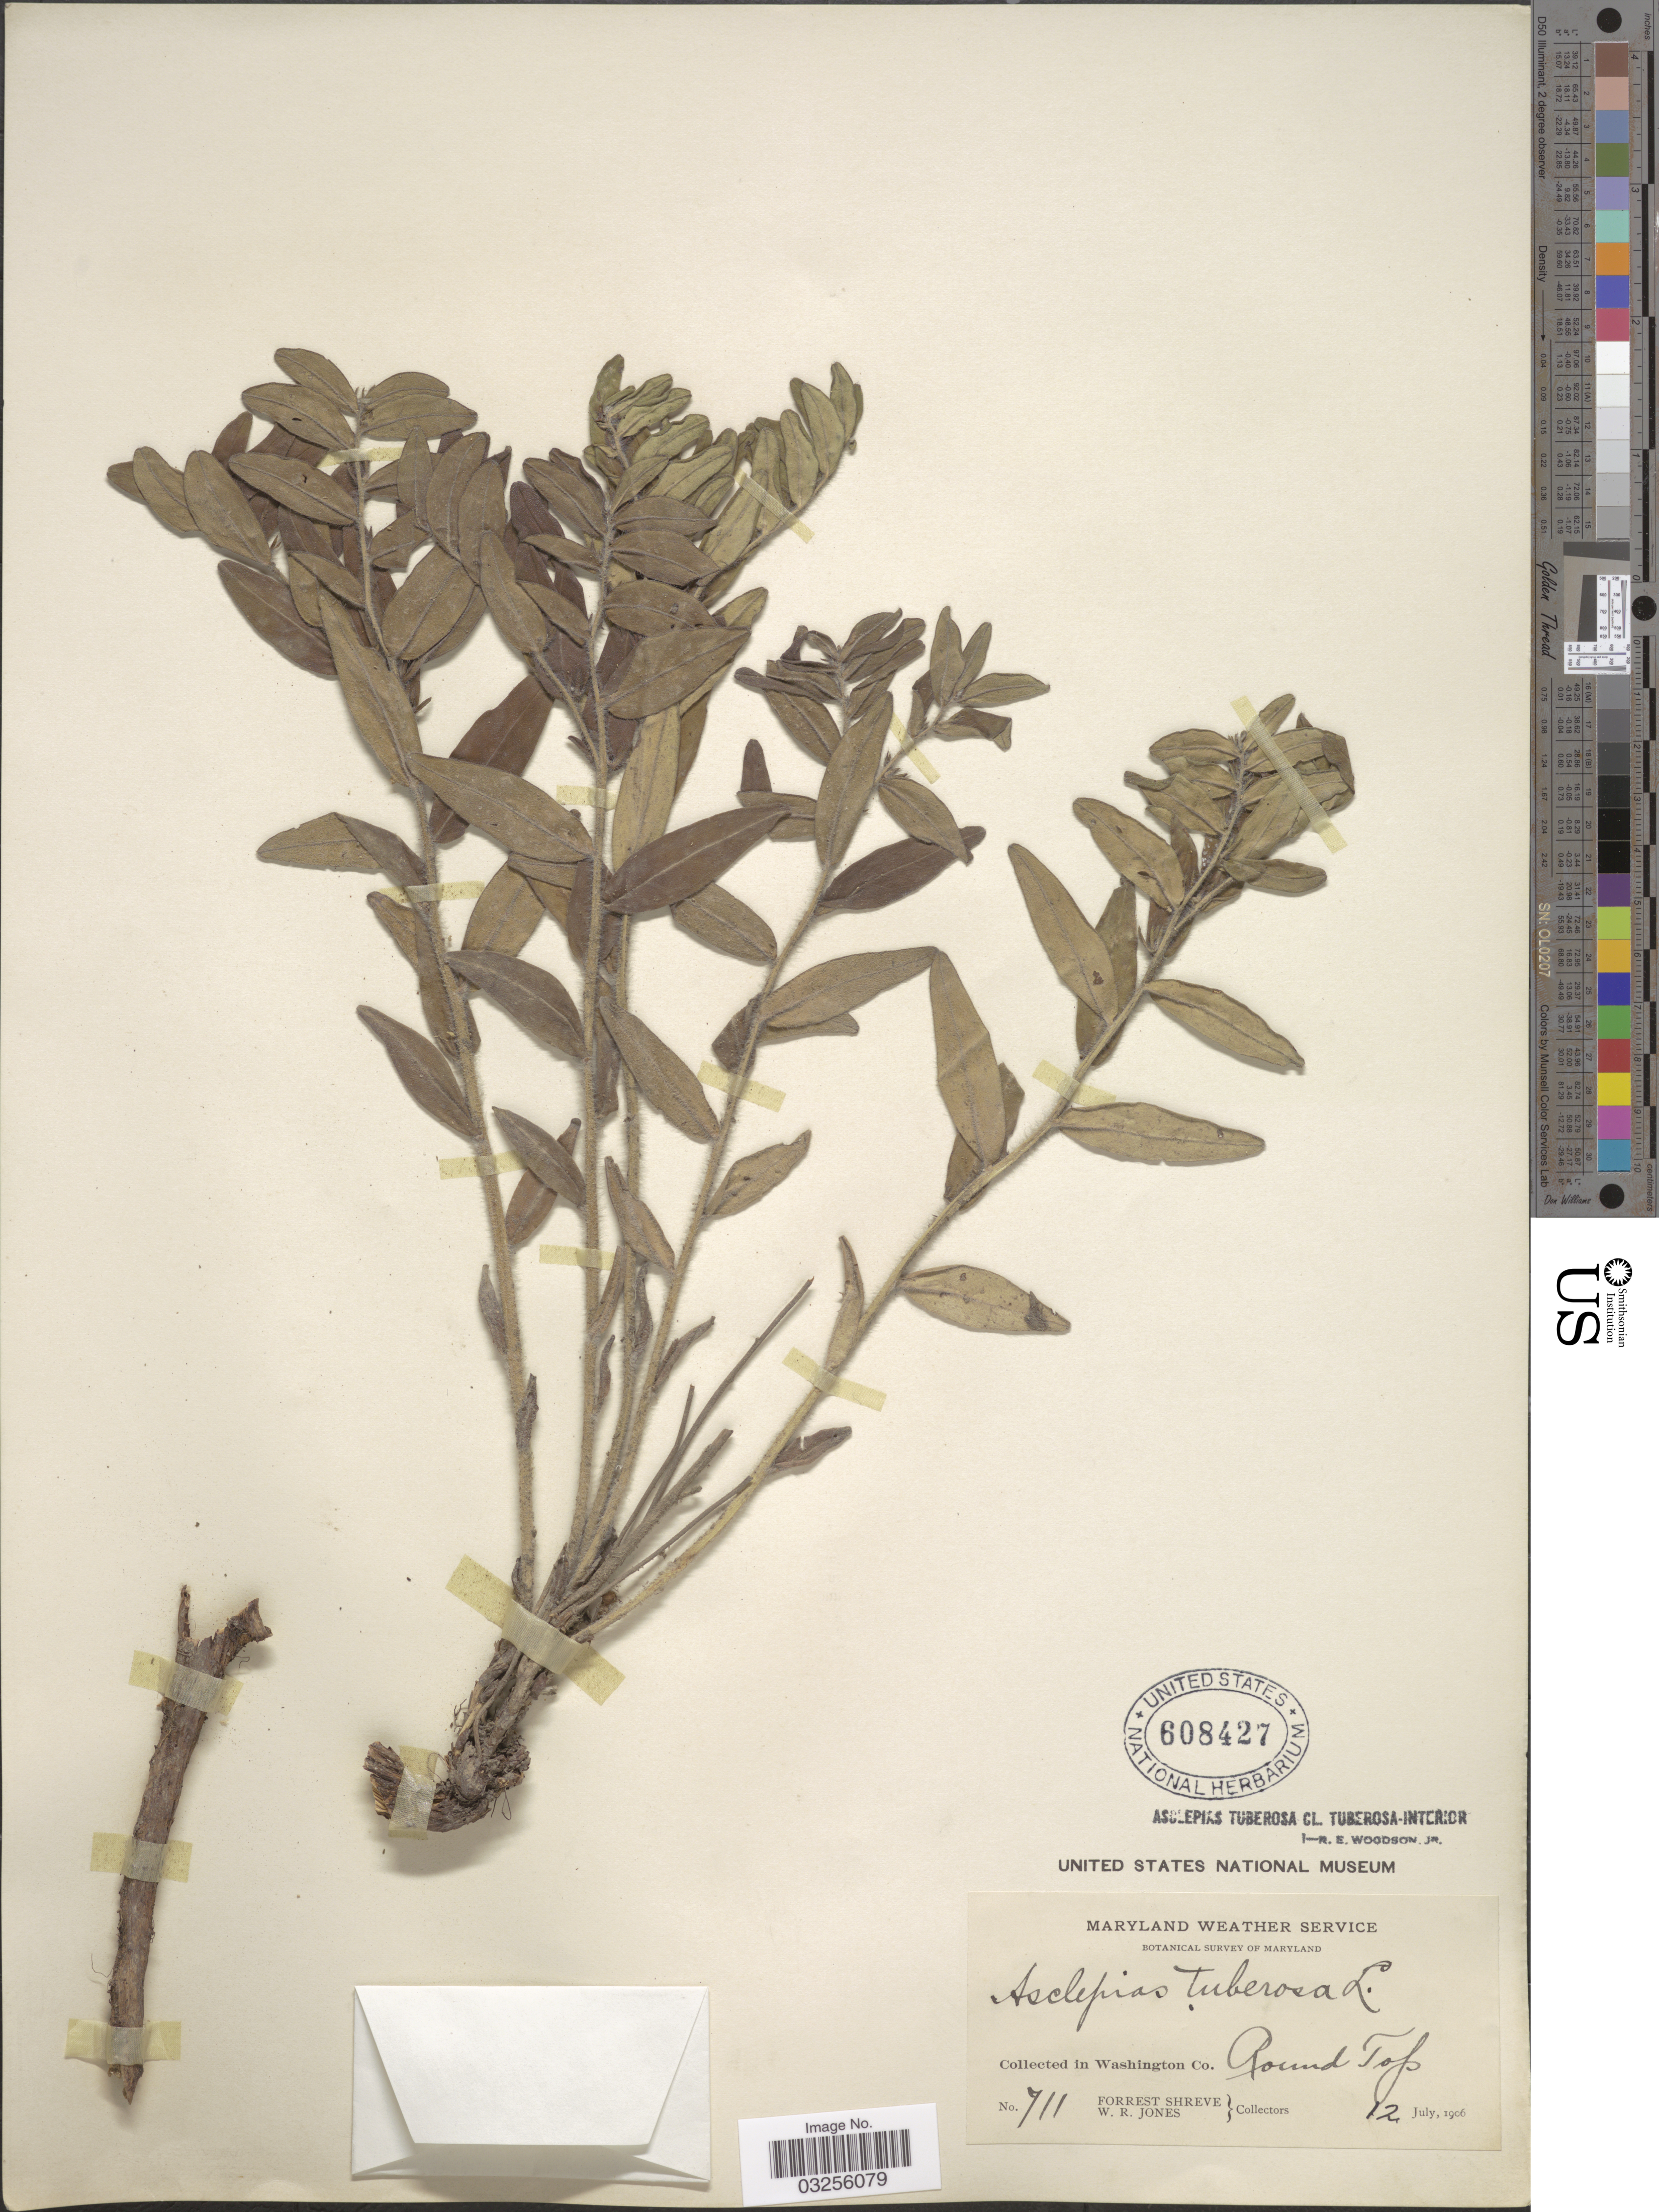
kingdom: Plantae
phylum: Tracheophyta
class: Magnoliopsida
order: Gentianales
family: Apocynaceae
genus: Asclepias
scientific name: Asclepias tuberosa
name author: L.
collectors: F. Shreve & W. R. Jones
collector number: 711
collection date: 1906-07-12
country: United States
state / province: Maryland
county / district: Washington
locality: Washington Co. Round Top.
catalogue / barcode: US 608427